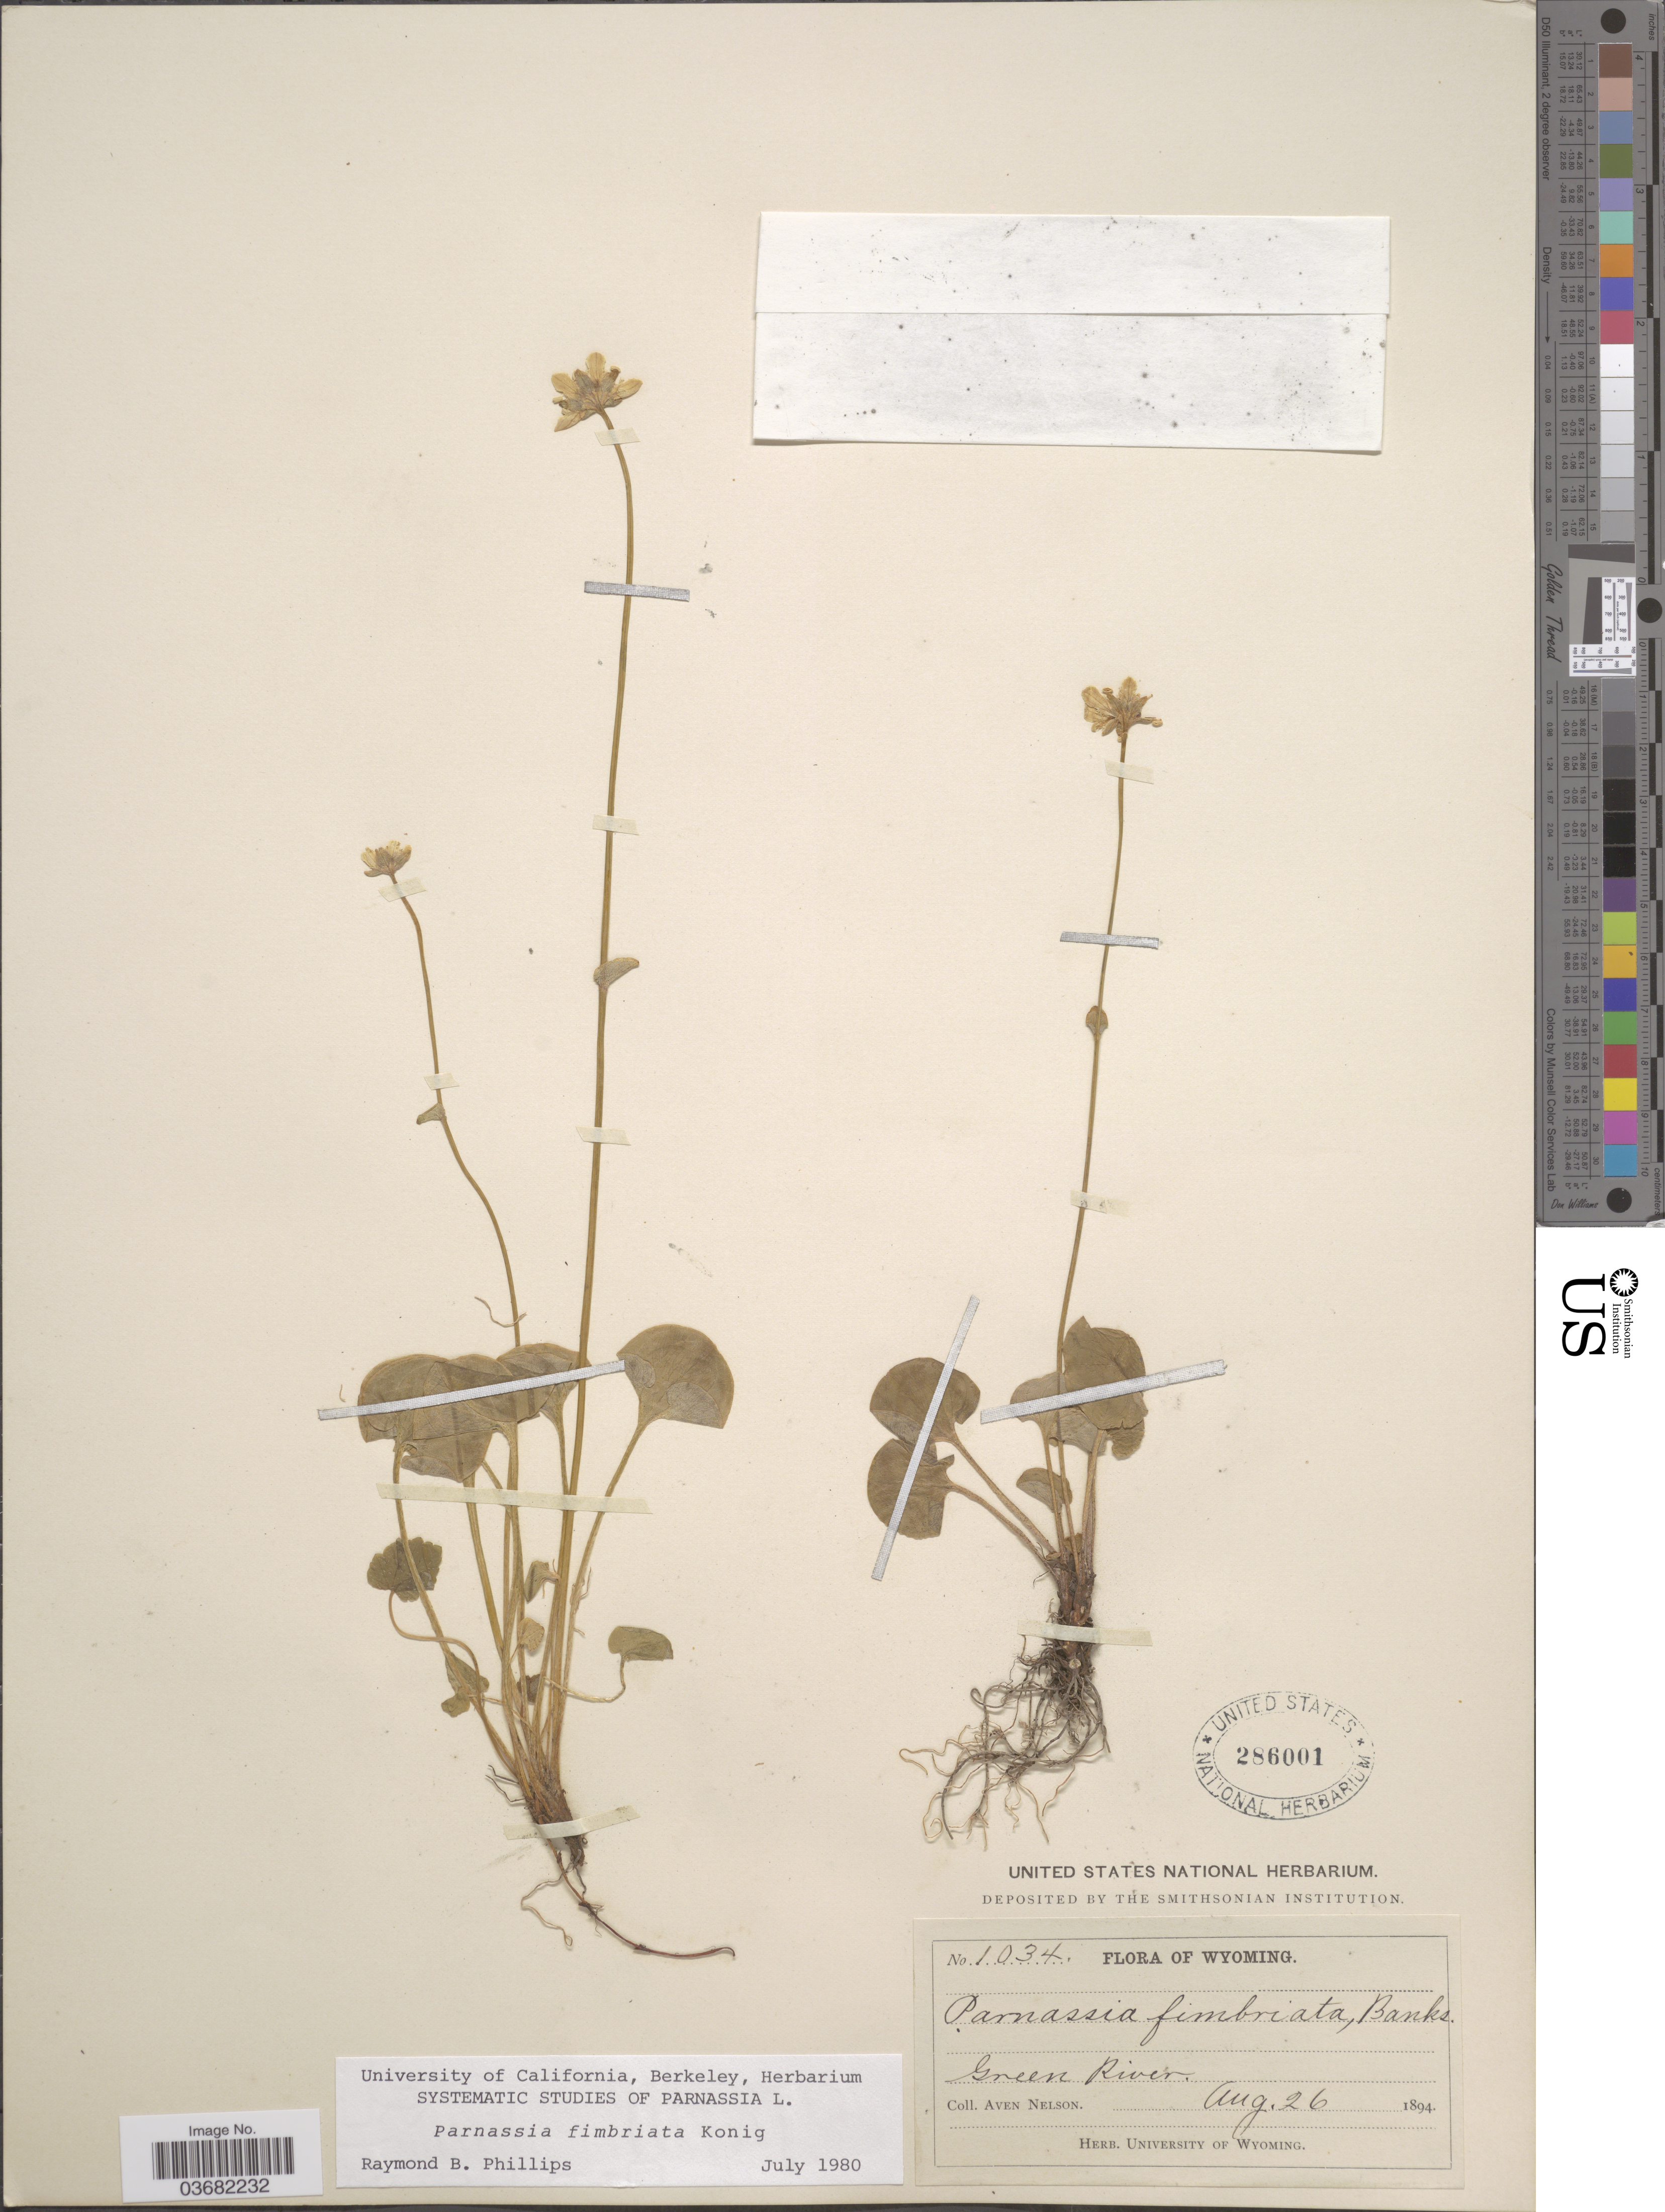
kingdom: Plantae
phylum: Tracheophyta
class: Magnoliopsida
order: Celastrales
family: Parnassiaceae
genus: Parnassia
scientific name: Parnassia fimbriata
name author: K.D. Koenig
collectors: A. Nelson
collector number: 1034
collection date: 1894-08-26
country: United States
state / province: Wyoming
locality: Green River.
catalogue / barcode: US 286001